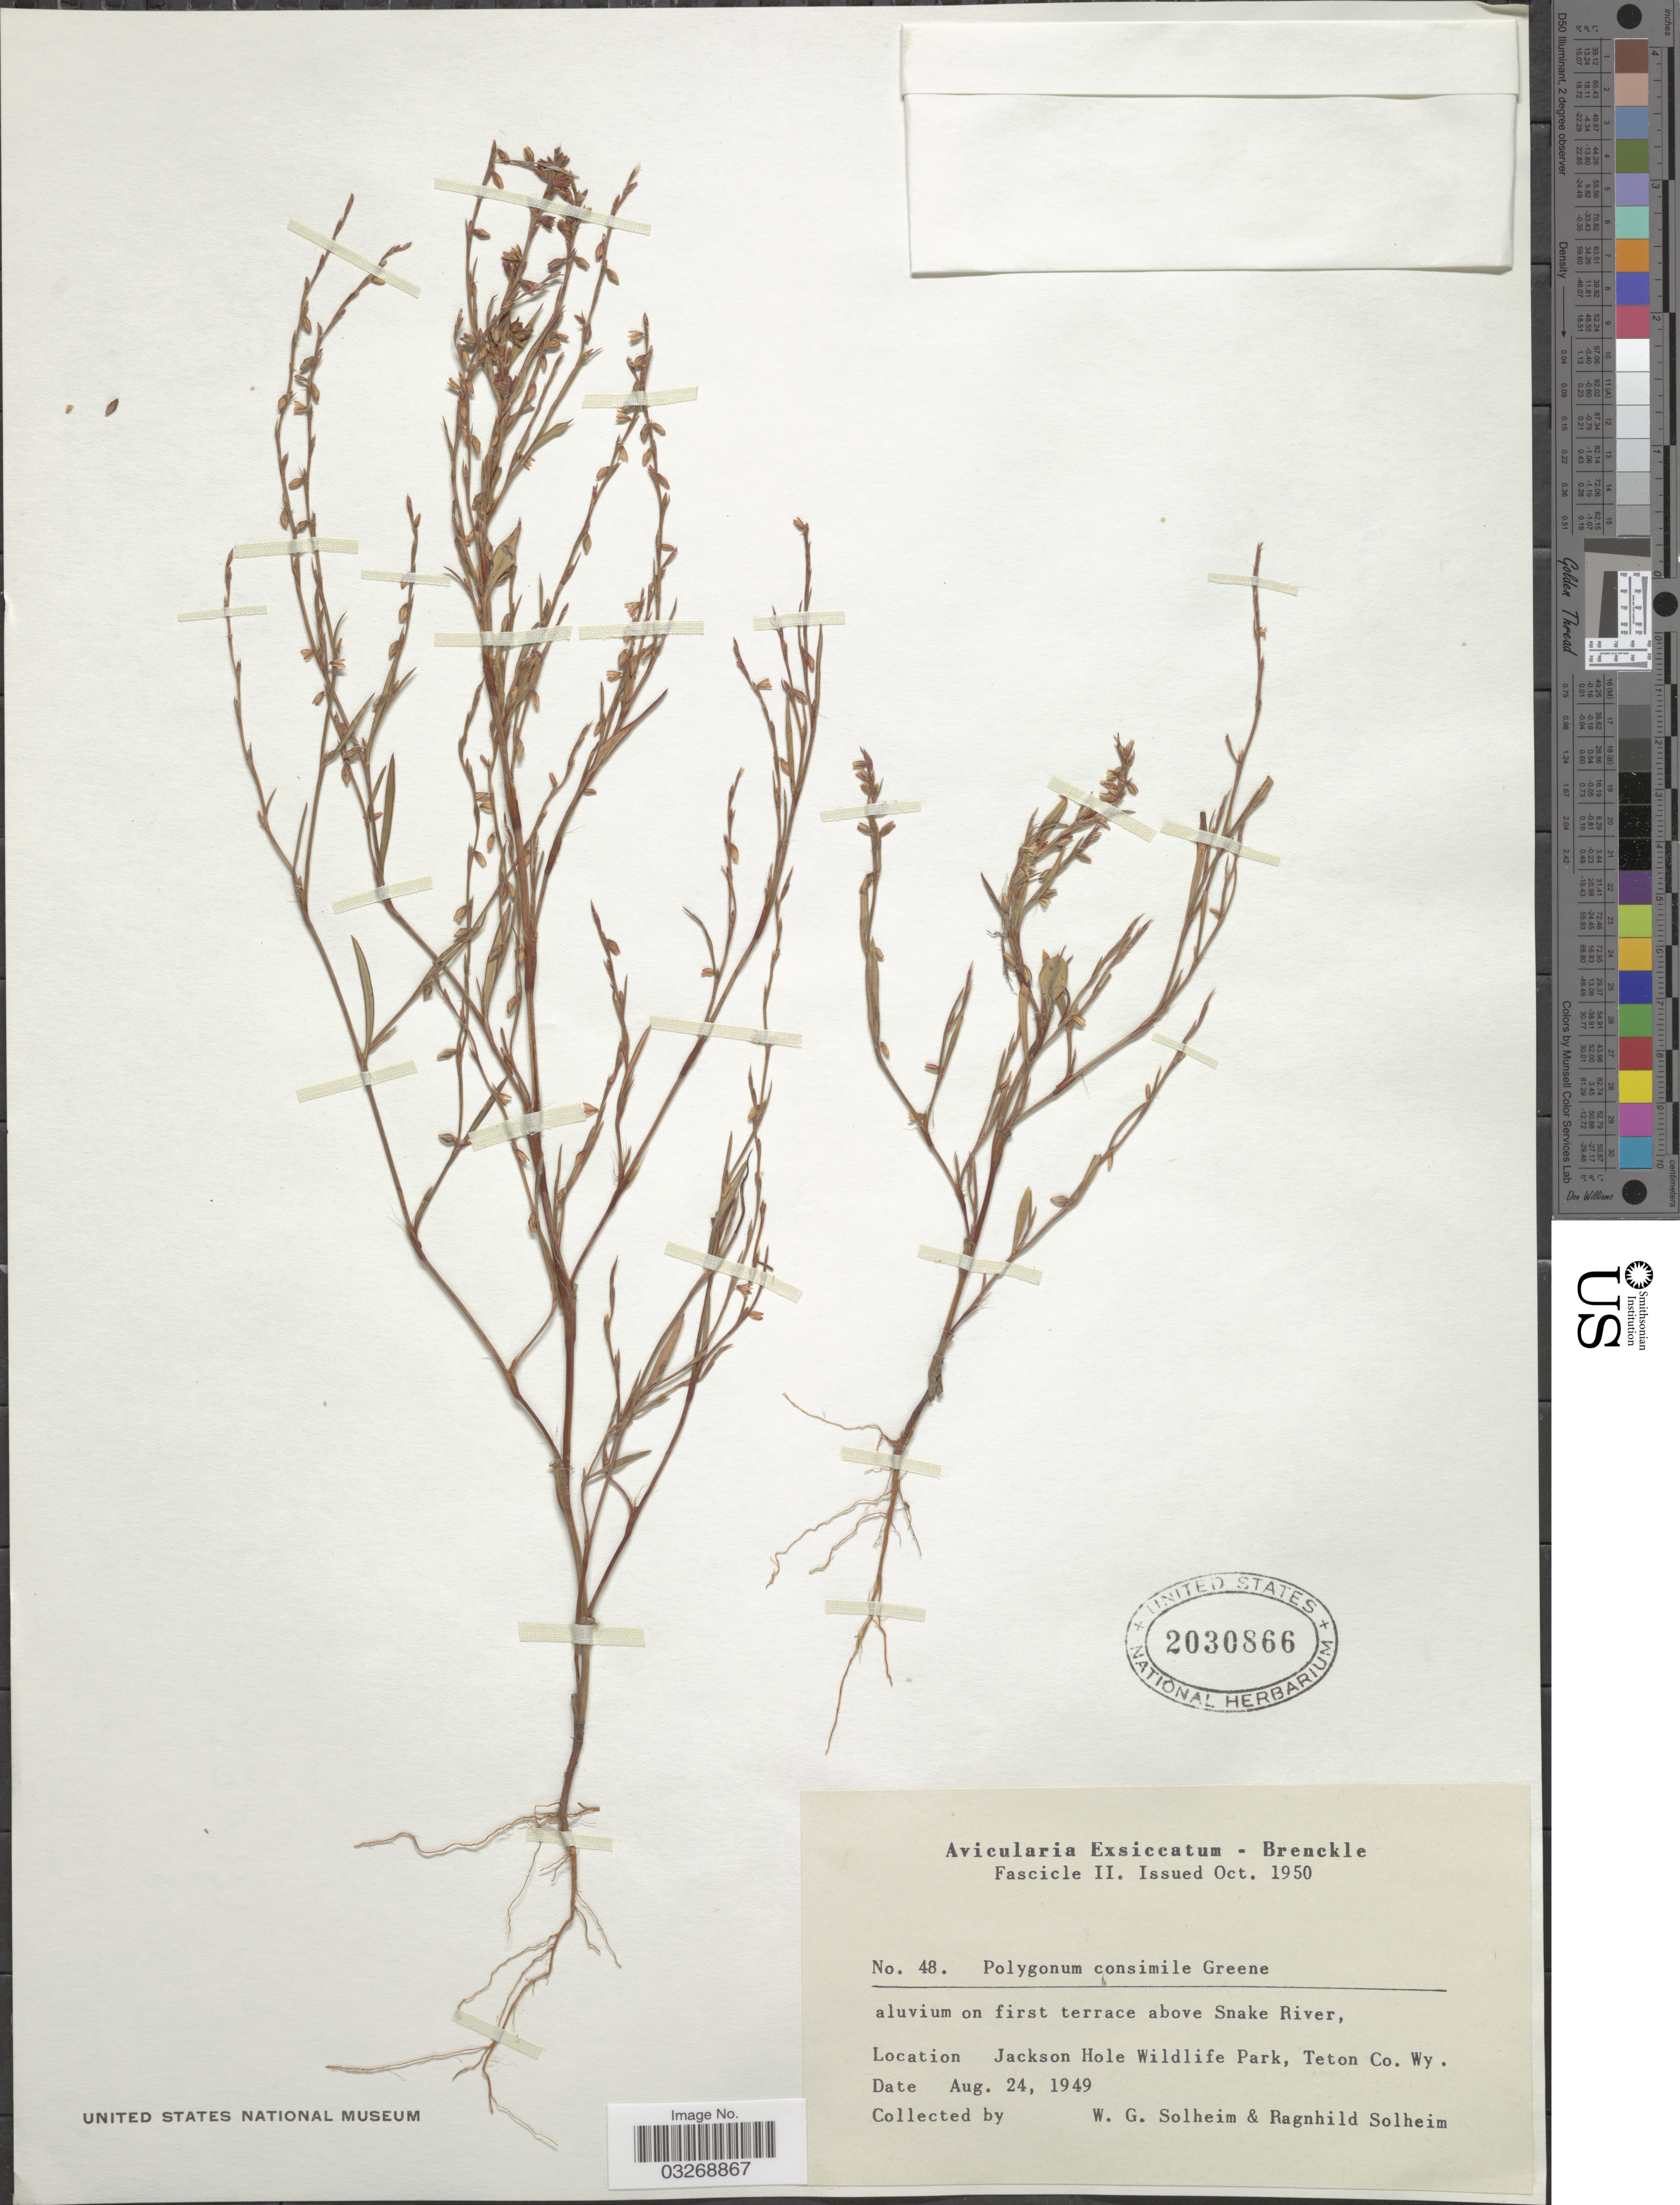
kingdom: Plantae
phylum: Tracheophyta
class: Magnoliopsida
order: Caryophyllales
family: Polygonaceae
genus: Polygonum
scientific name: Polygonum consimile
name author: S.W. Greene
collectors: W. Solheim & R. Solheim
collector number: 48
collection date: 1949-08-24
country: United States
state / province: Wyoming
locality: Aluvium on forst terrace above Snake River, Jackson Hole Wildlife Park, Teton Co.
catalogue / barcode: US 2030866